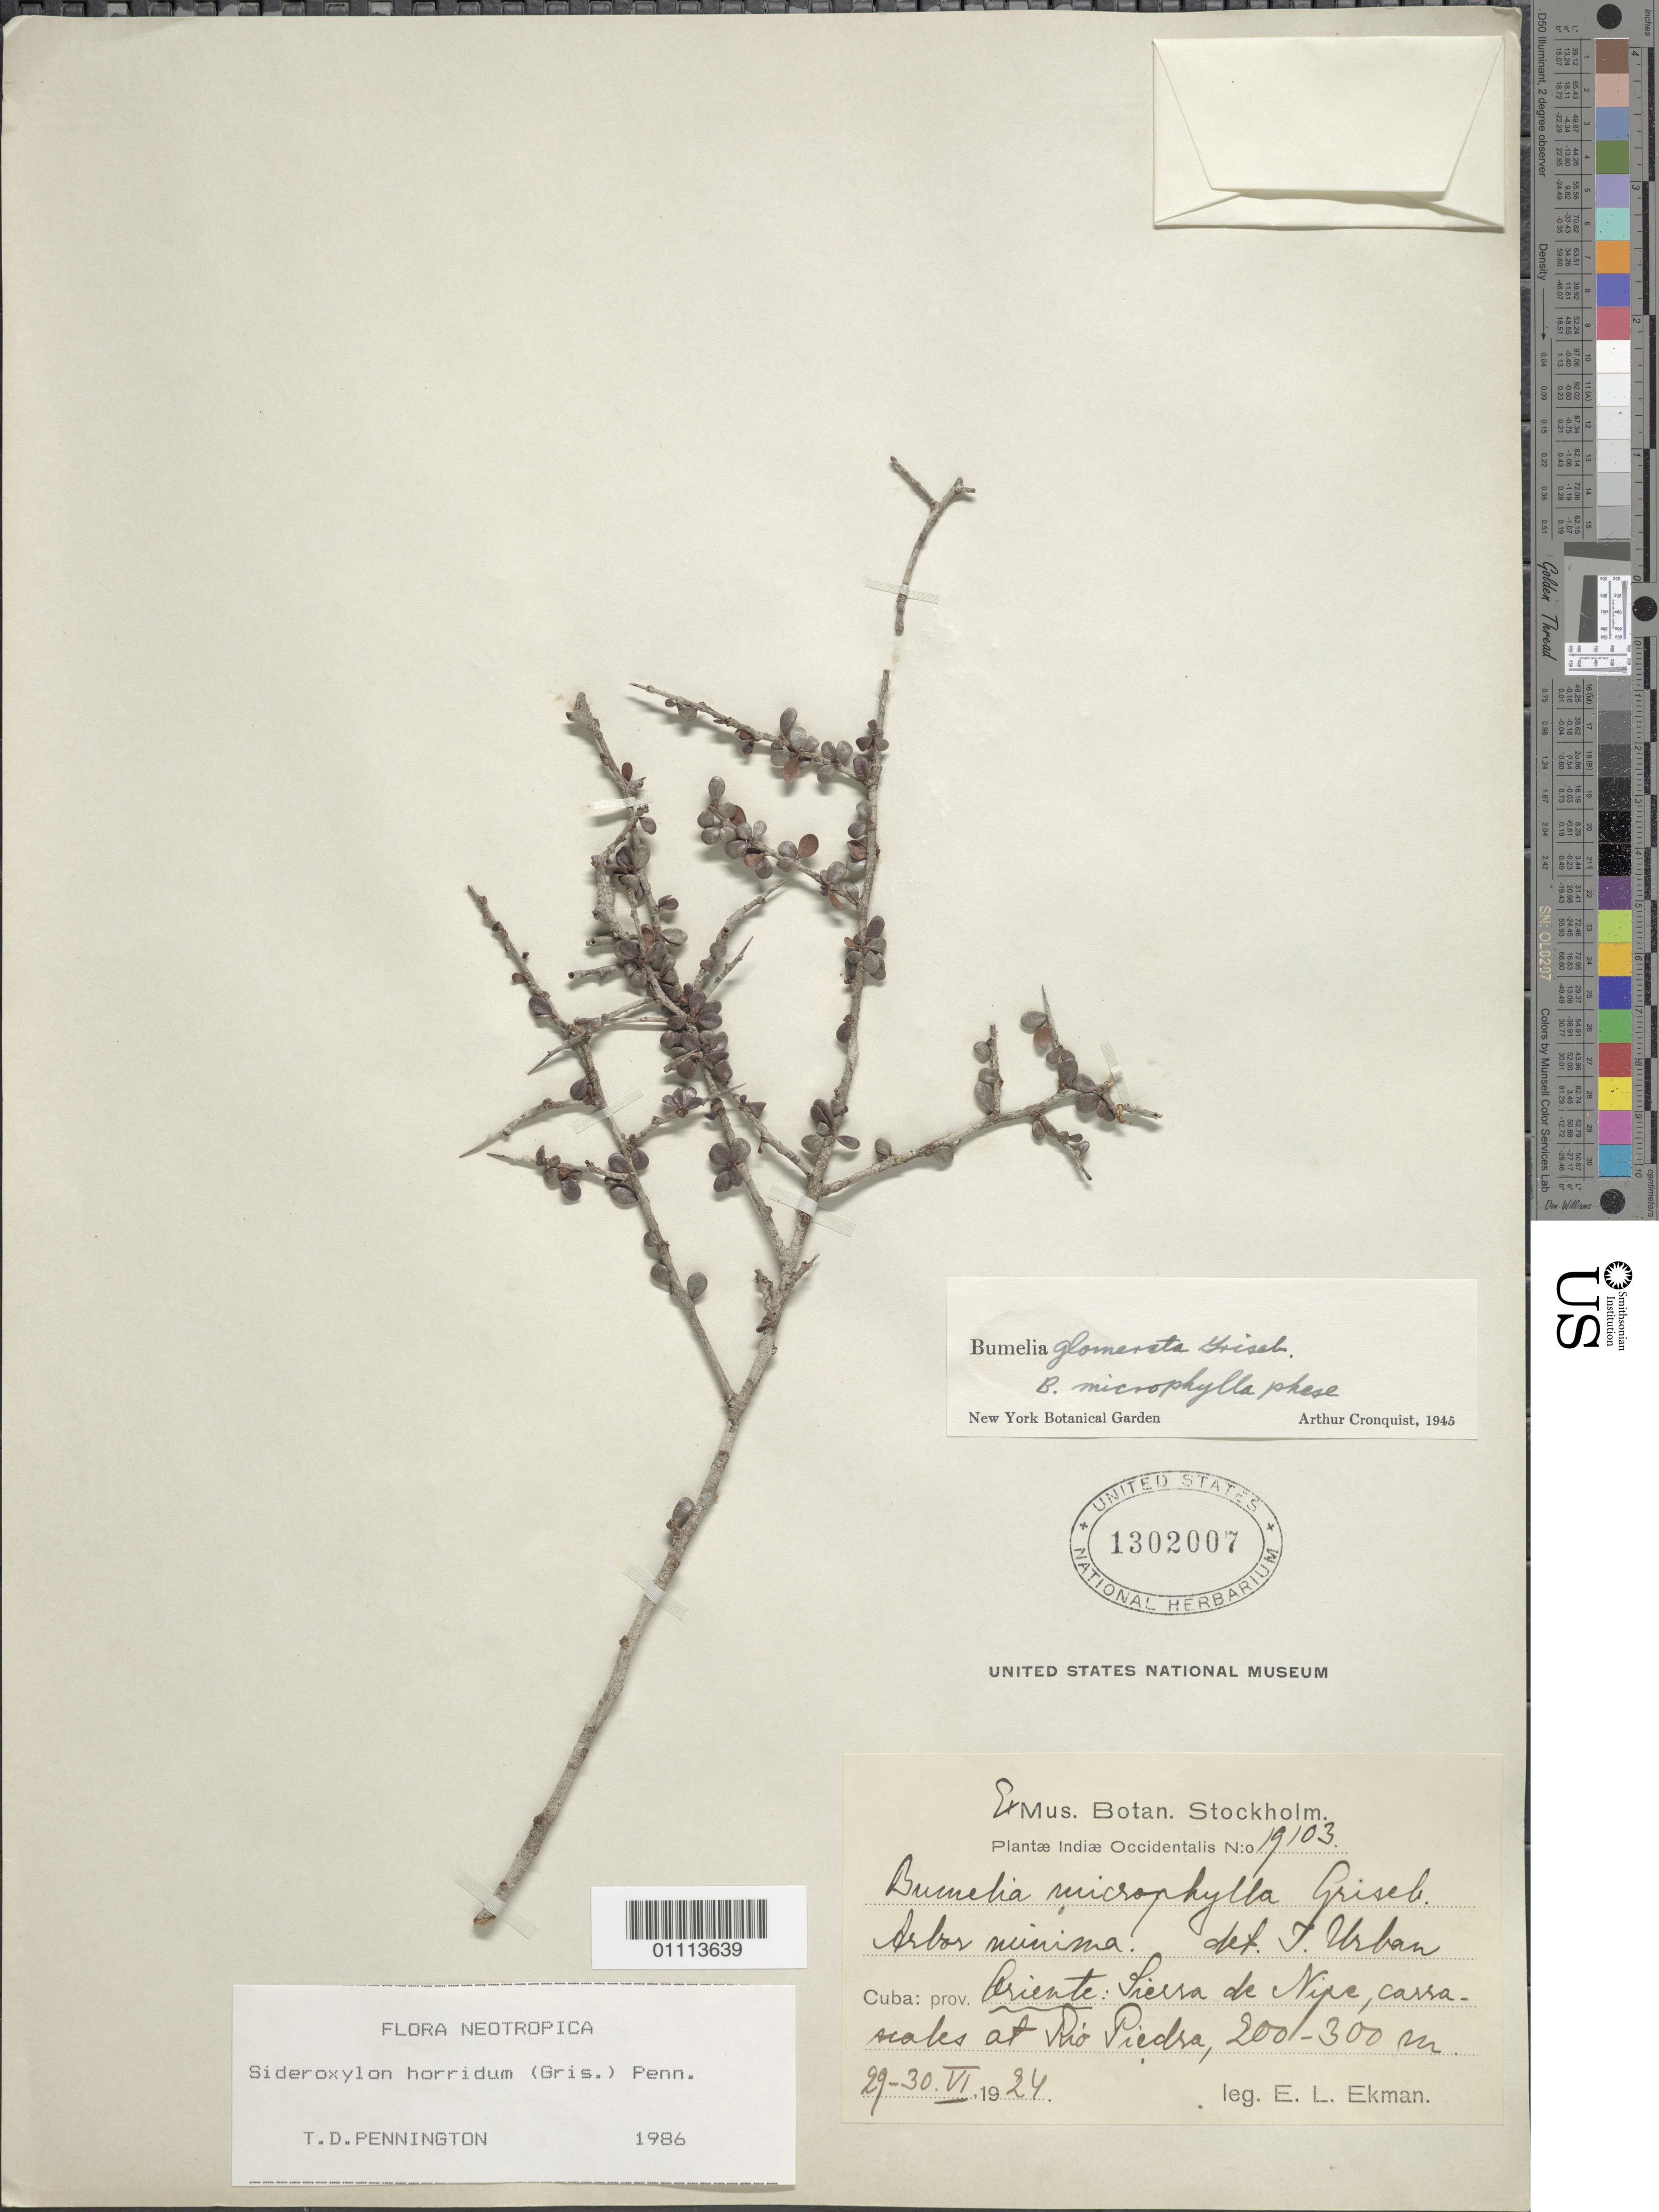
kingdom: Plantae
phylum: Tracheophyta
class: Magnoliopsida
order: Ericales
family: Sapotaceae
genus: Sideroxylon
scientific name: Sideroxylon horridum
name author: (Griseb.) T.D. Penn.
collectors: E. L. Ekman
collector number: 19103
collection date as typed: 29 Jun 1924 and 30 Jun 1924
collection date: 1924-06-29,1924-06-30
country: Cuba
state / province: Holguín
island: Cuba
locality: Sierra de Nipe, Rio Piedra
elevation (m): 200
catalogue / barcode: US 1302007